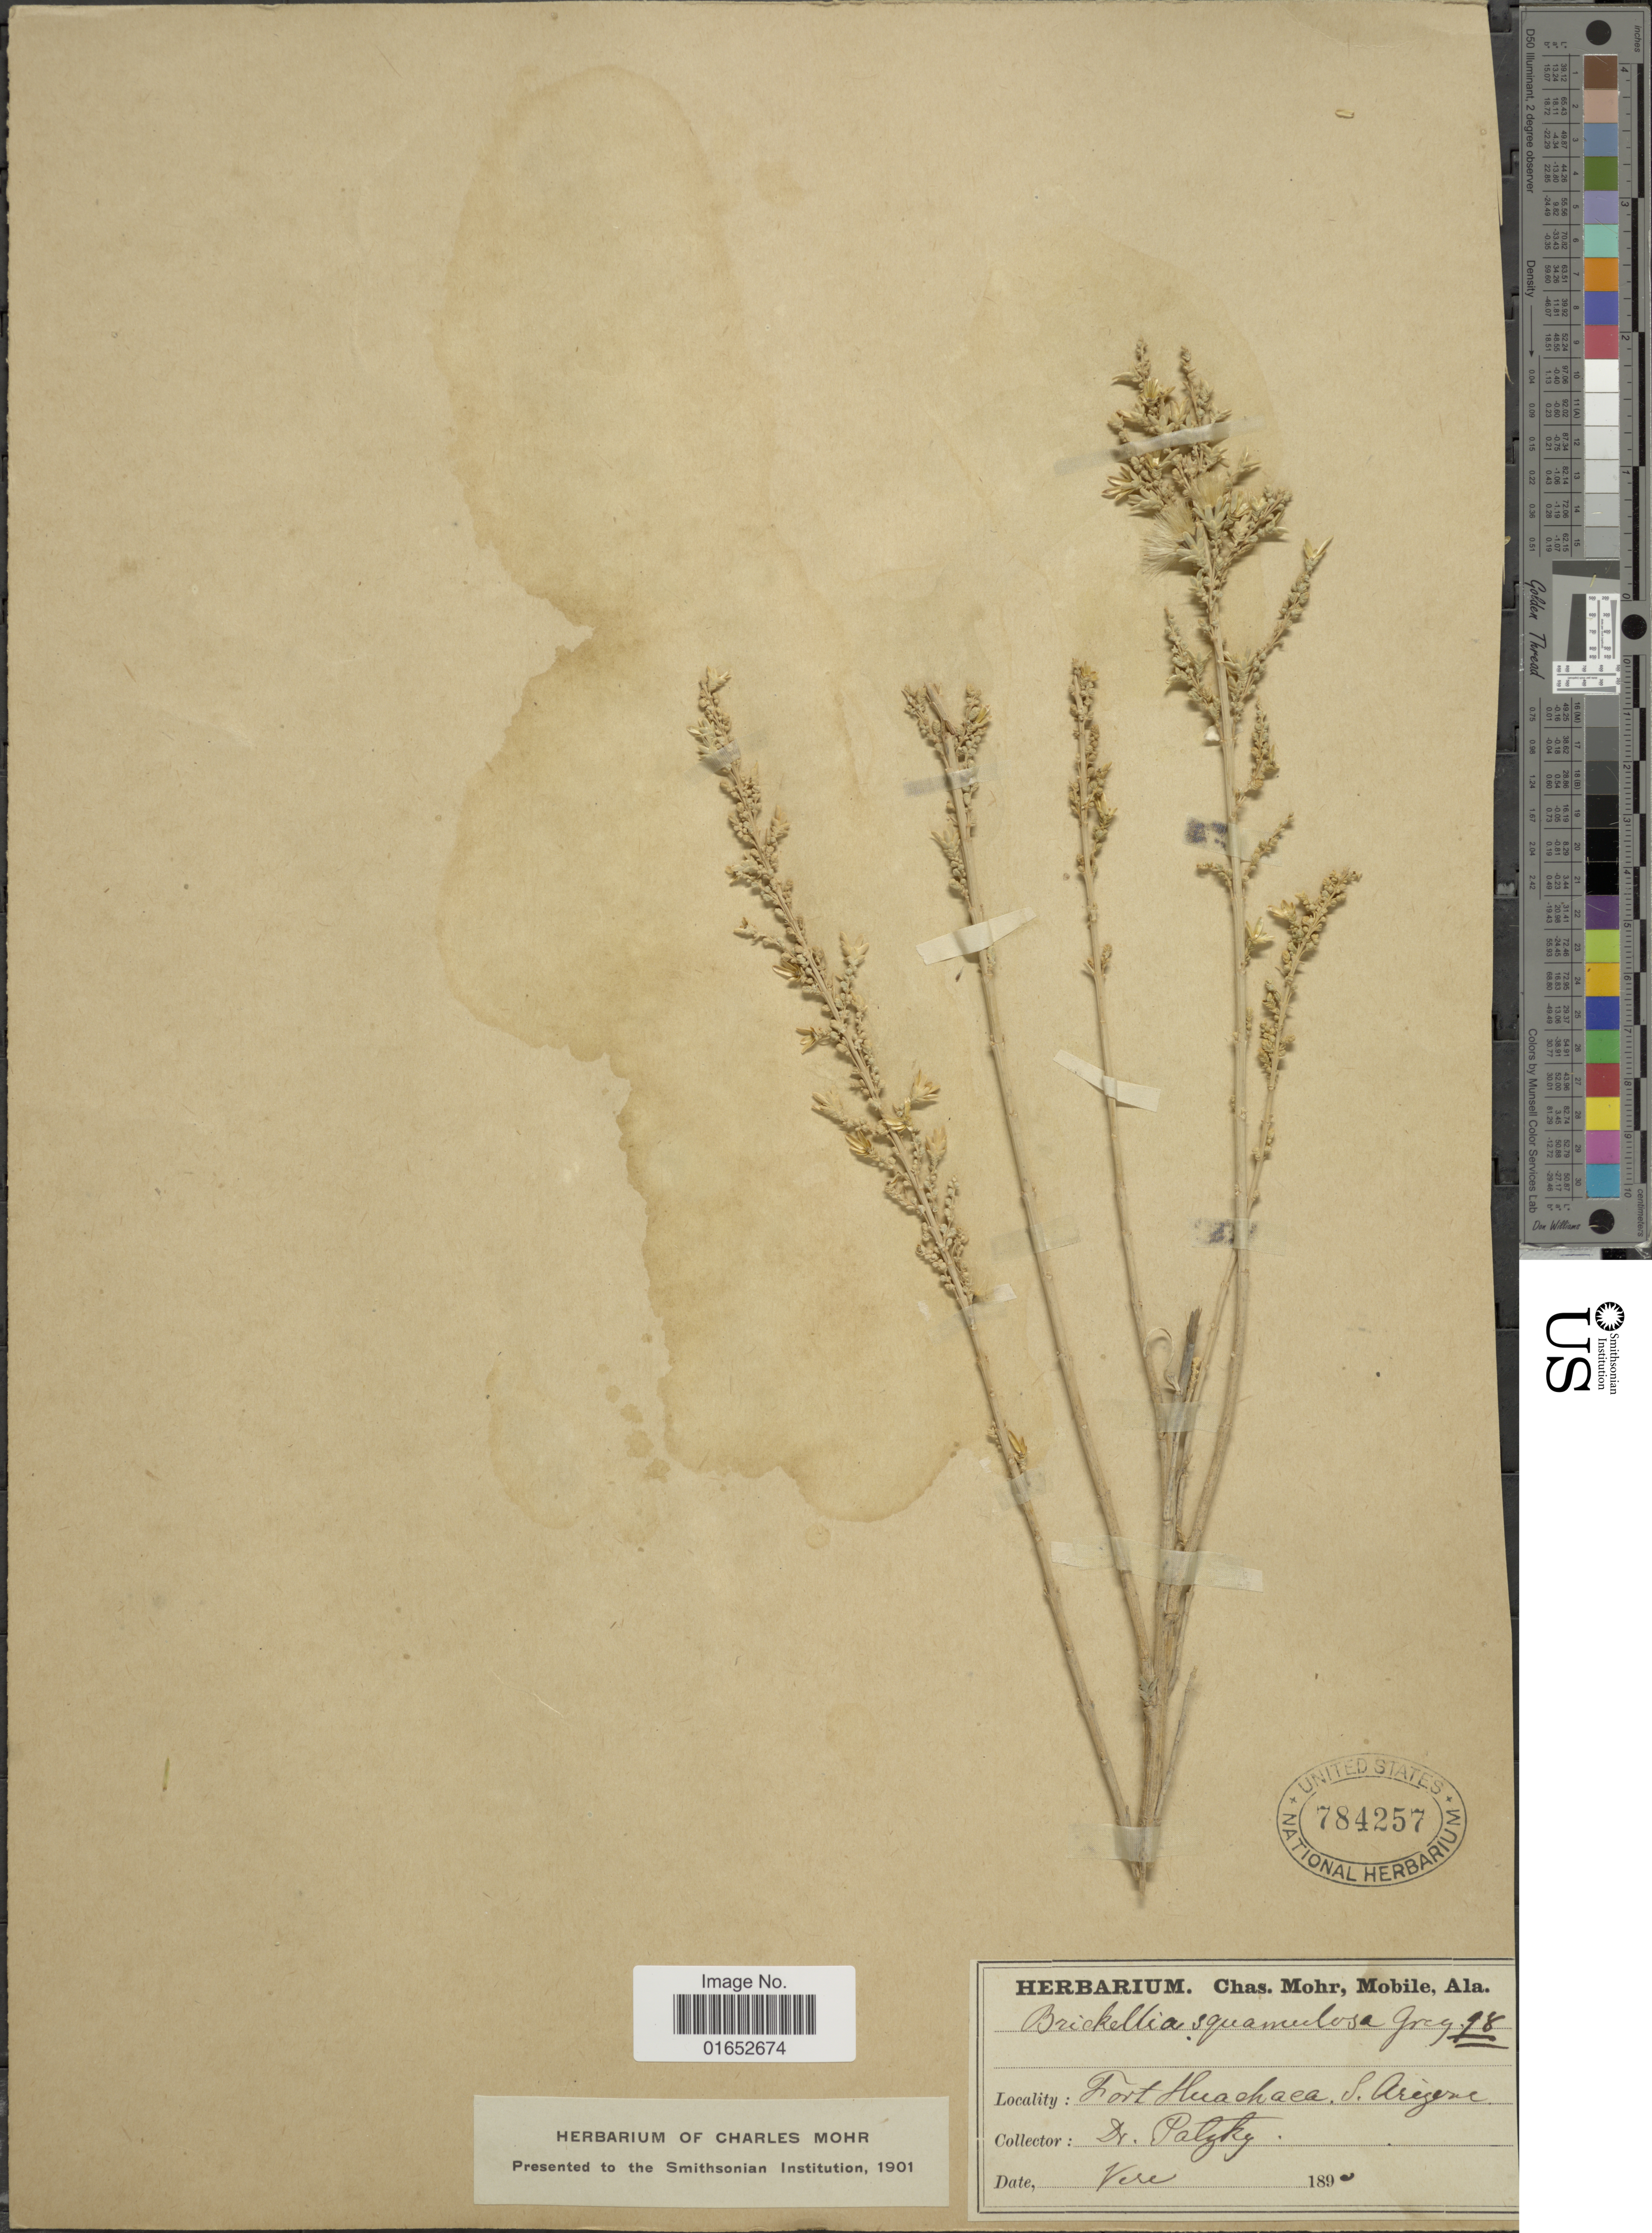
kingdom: Plantae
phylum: Tracheophyta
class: Magnoliopsida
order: Asterales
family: Asteraceae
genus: Asanthus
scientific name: Asanthus squamulosus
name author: (A. Gray) R.M. King & H. Rob.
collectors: -. Palzky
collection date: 1890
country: United States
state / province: Arizona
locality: Fort Huachaca, S Arizona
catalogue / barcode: US 784257